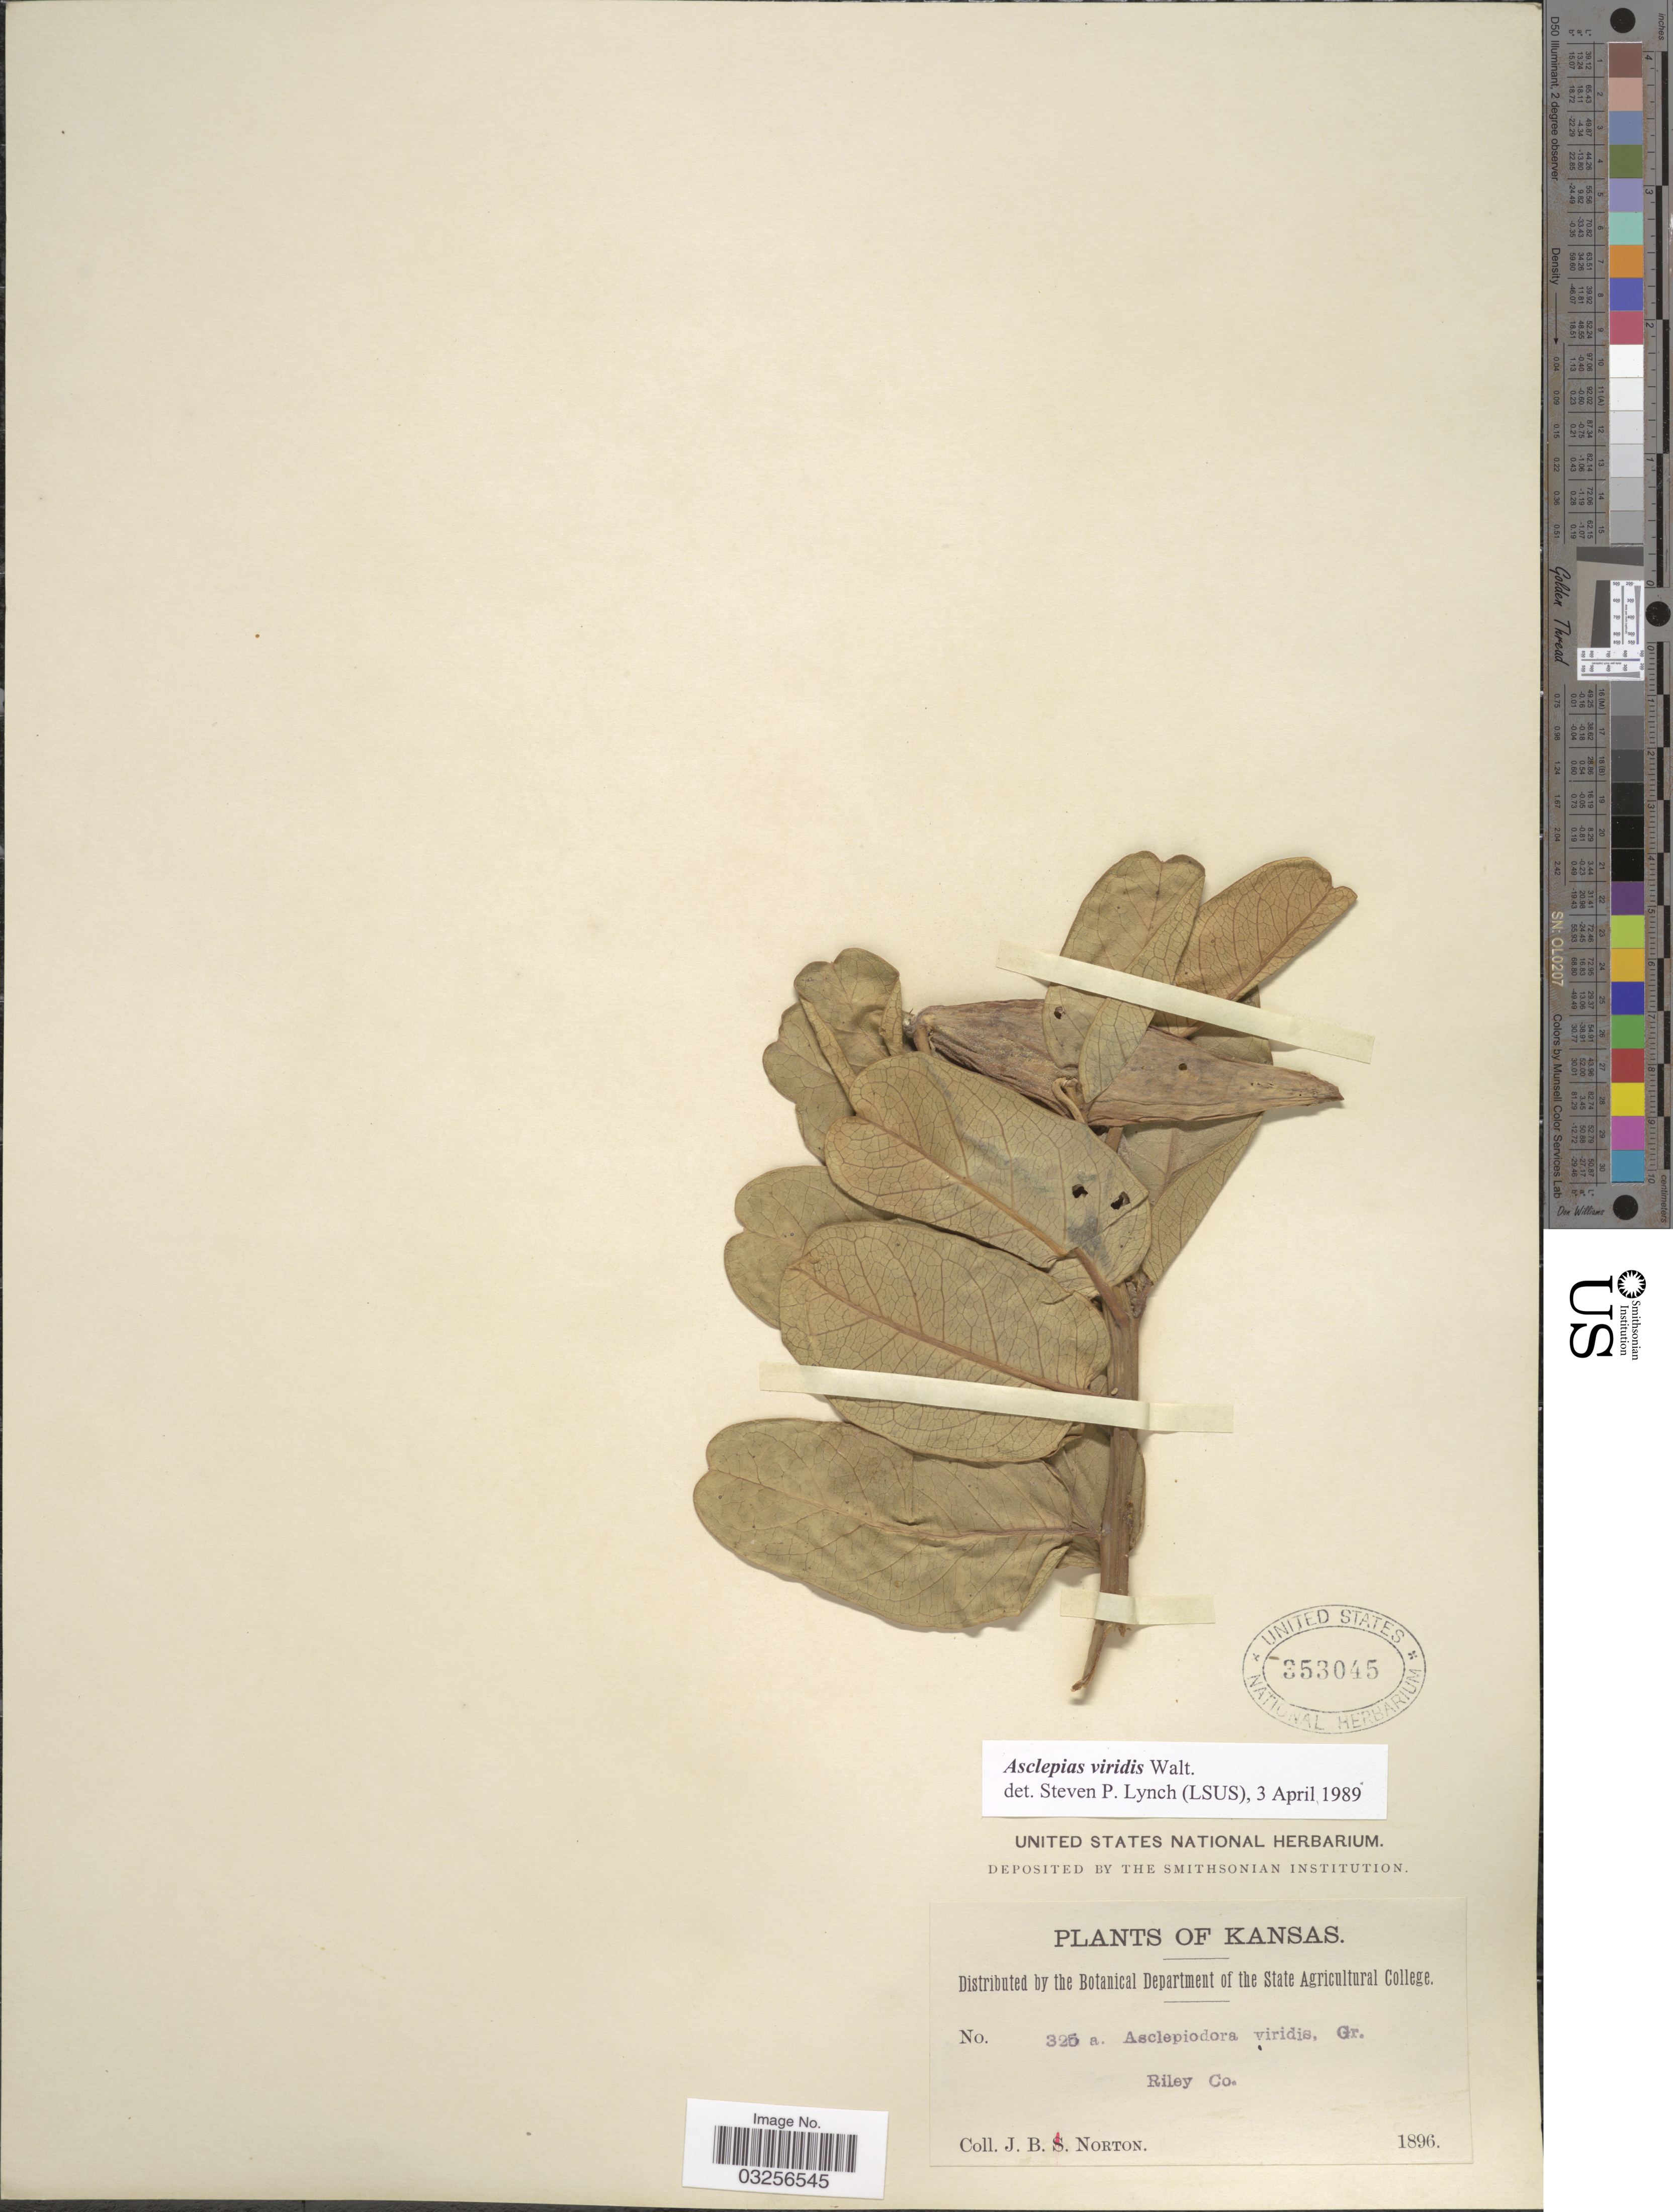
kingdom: Plantae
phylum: Tracheophyta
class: Magnoliopsida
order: Gentianales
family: Apocynaceae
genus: Asclepias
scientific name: Asclepias viridis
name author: Walter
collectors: J. B. Norton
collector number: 325a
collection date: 1896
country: United States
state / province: Kansas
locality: Riley Co.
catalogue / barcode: US 353045